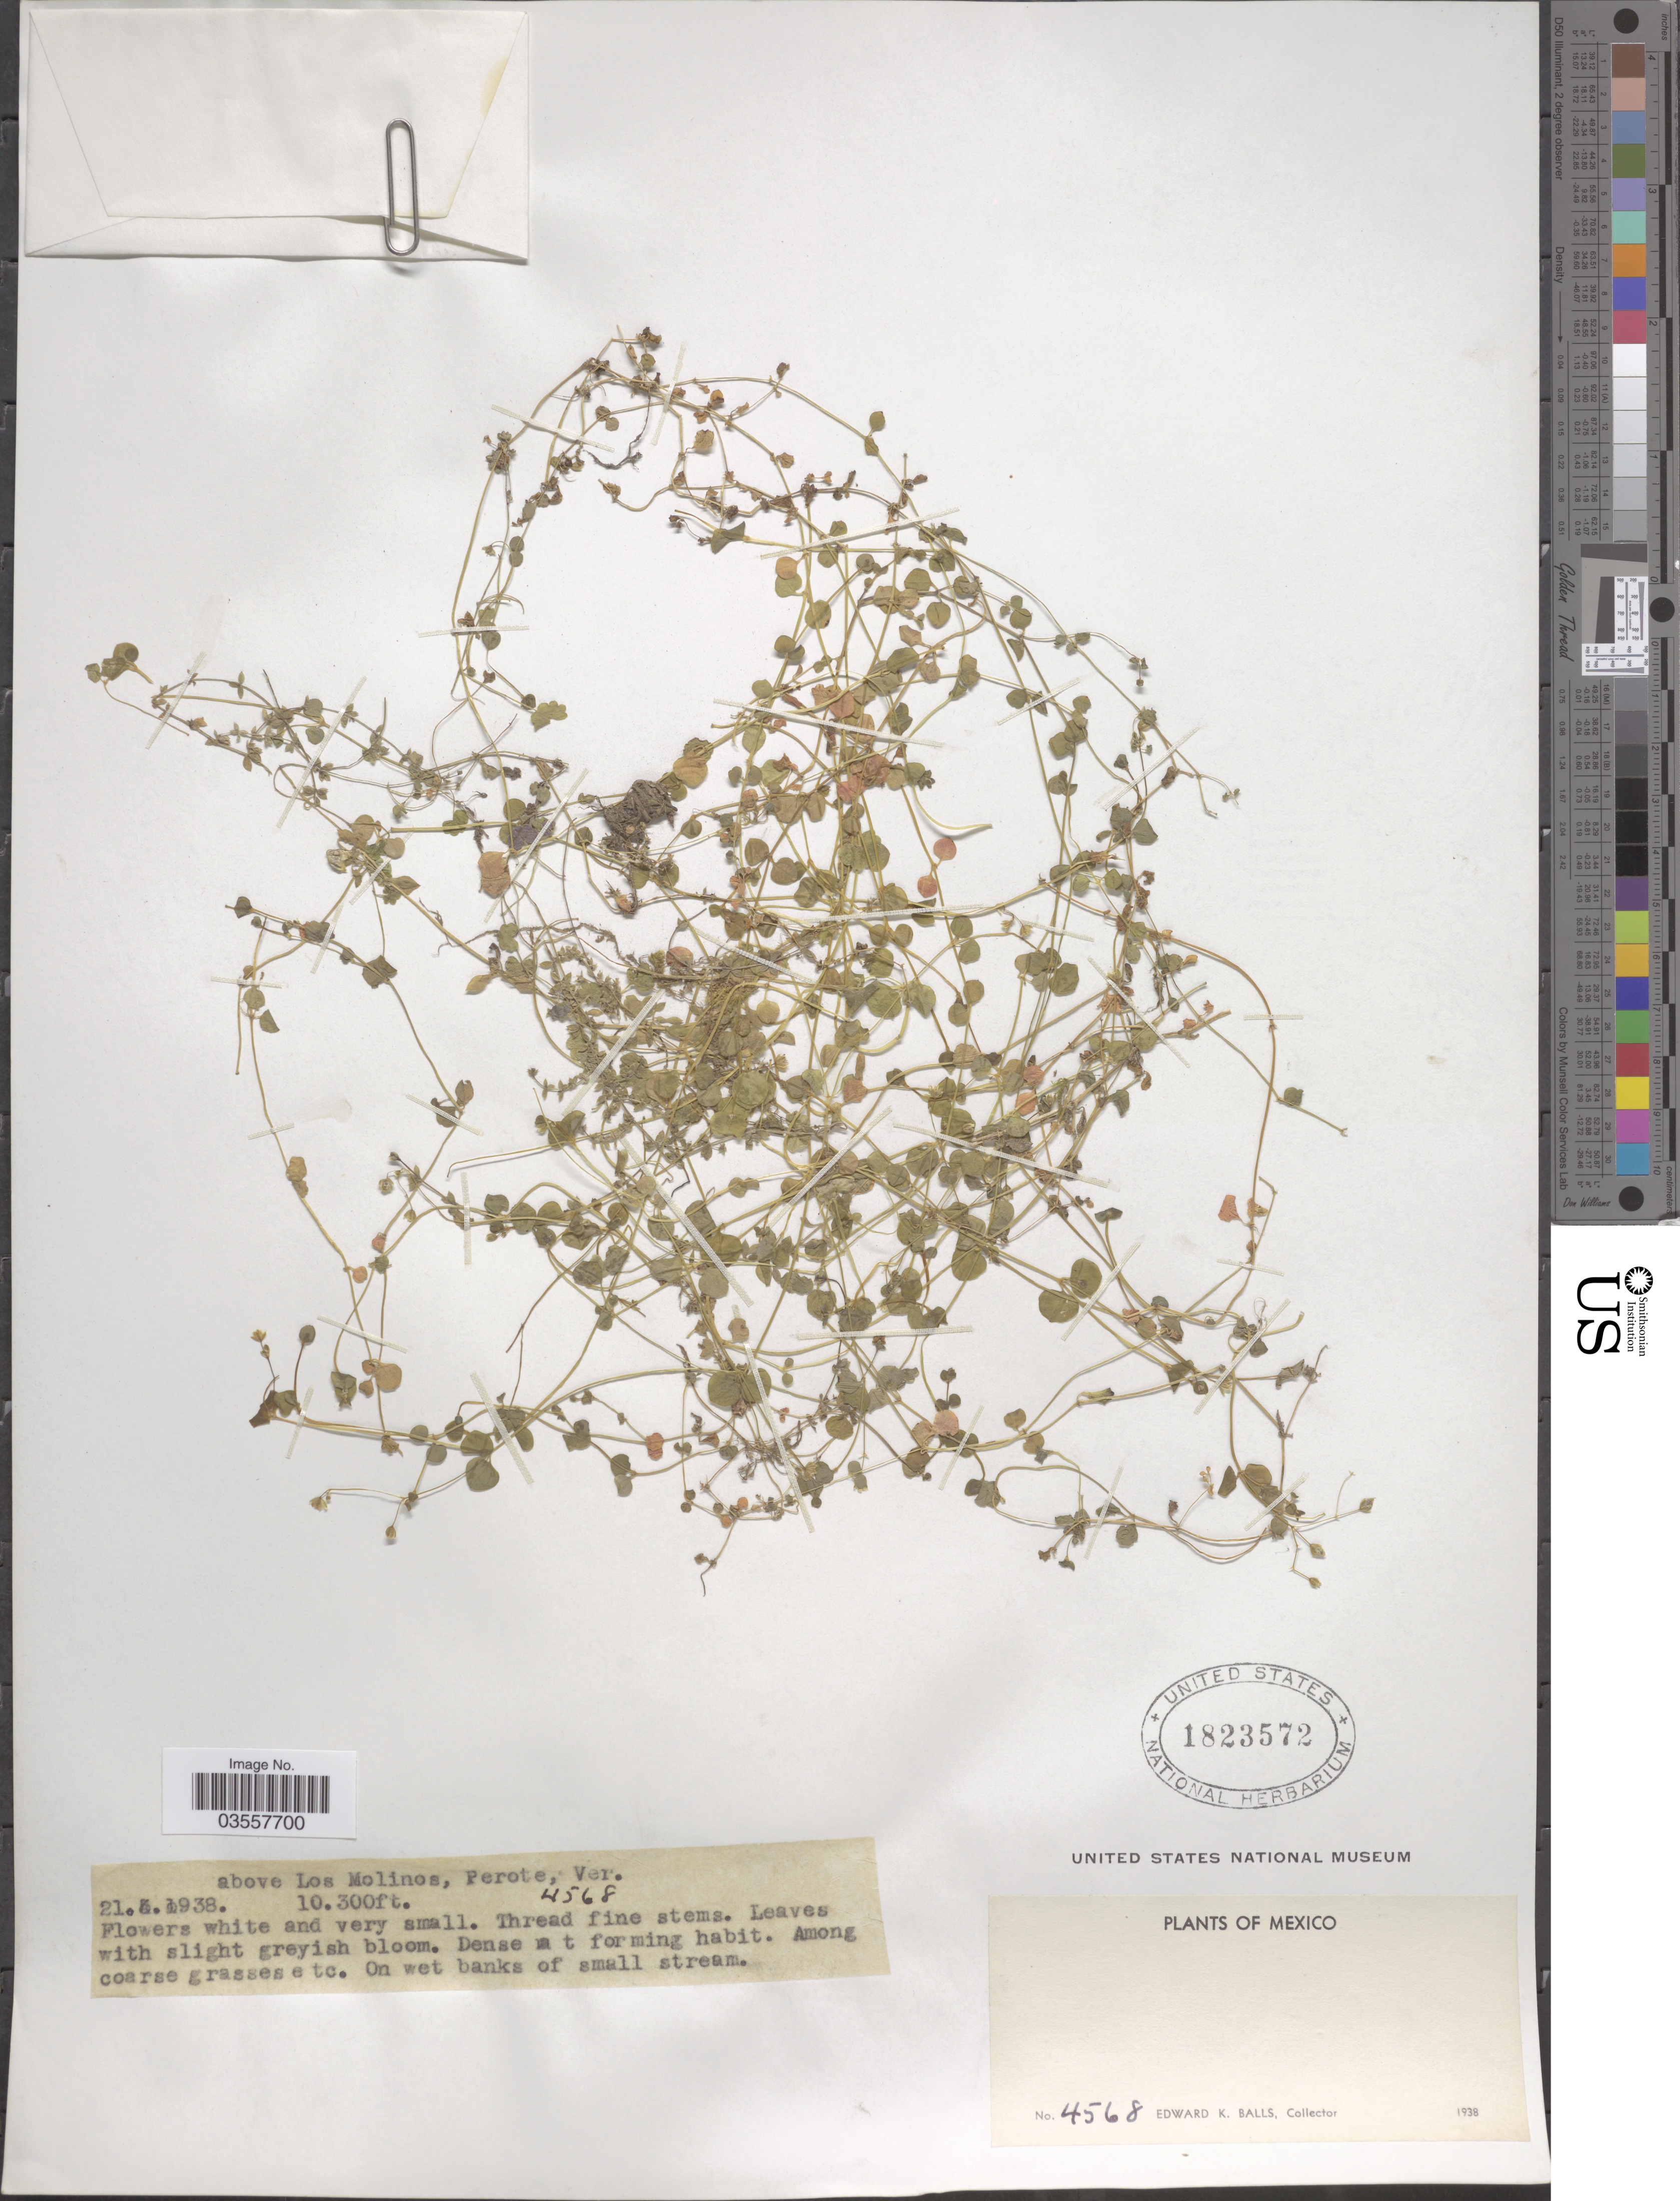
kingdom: Plantae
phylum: Tracheophyta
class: Magnoliopsida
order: Caryophyllales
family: Caryophyllaceae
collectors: E. K. Balls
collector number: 4568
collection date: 1938-05-21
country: Mexico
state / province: Veracruz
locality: Above Los Molinos, Perote, Ver.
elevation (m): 3139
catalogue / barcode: US 1823572